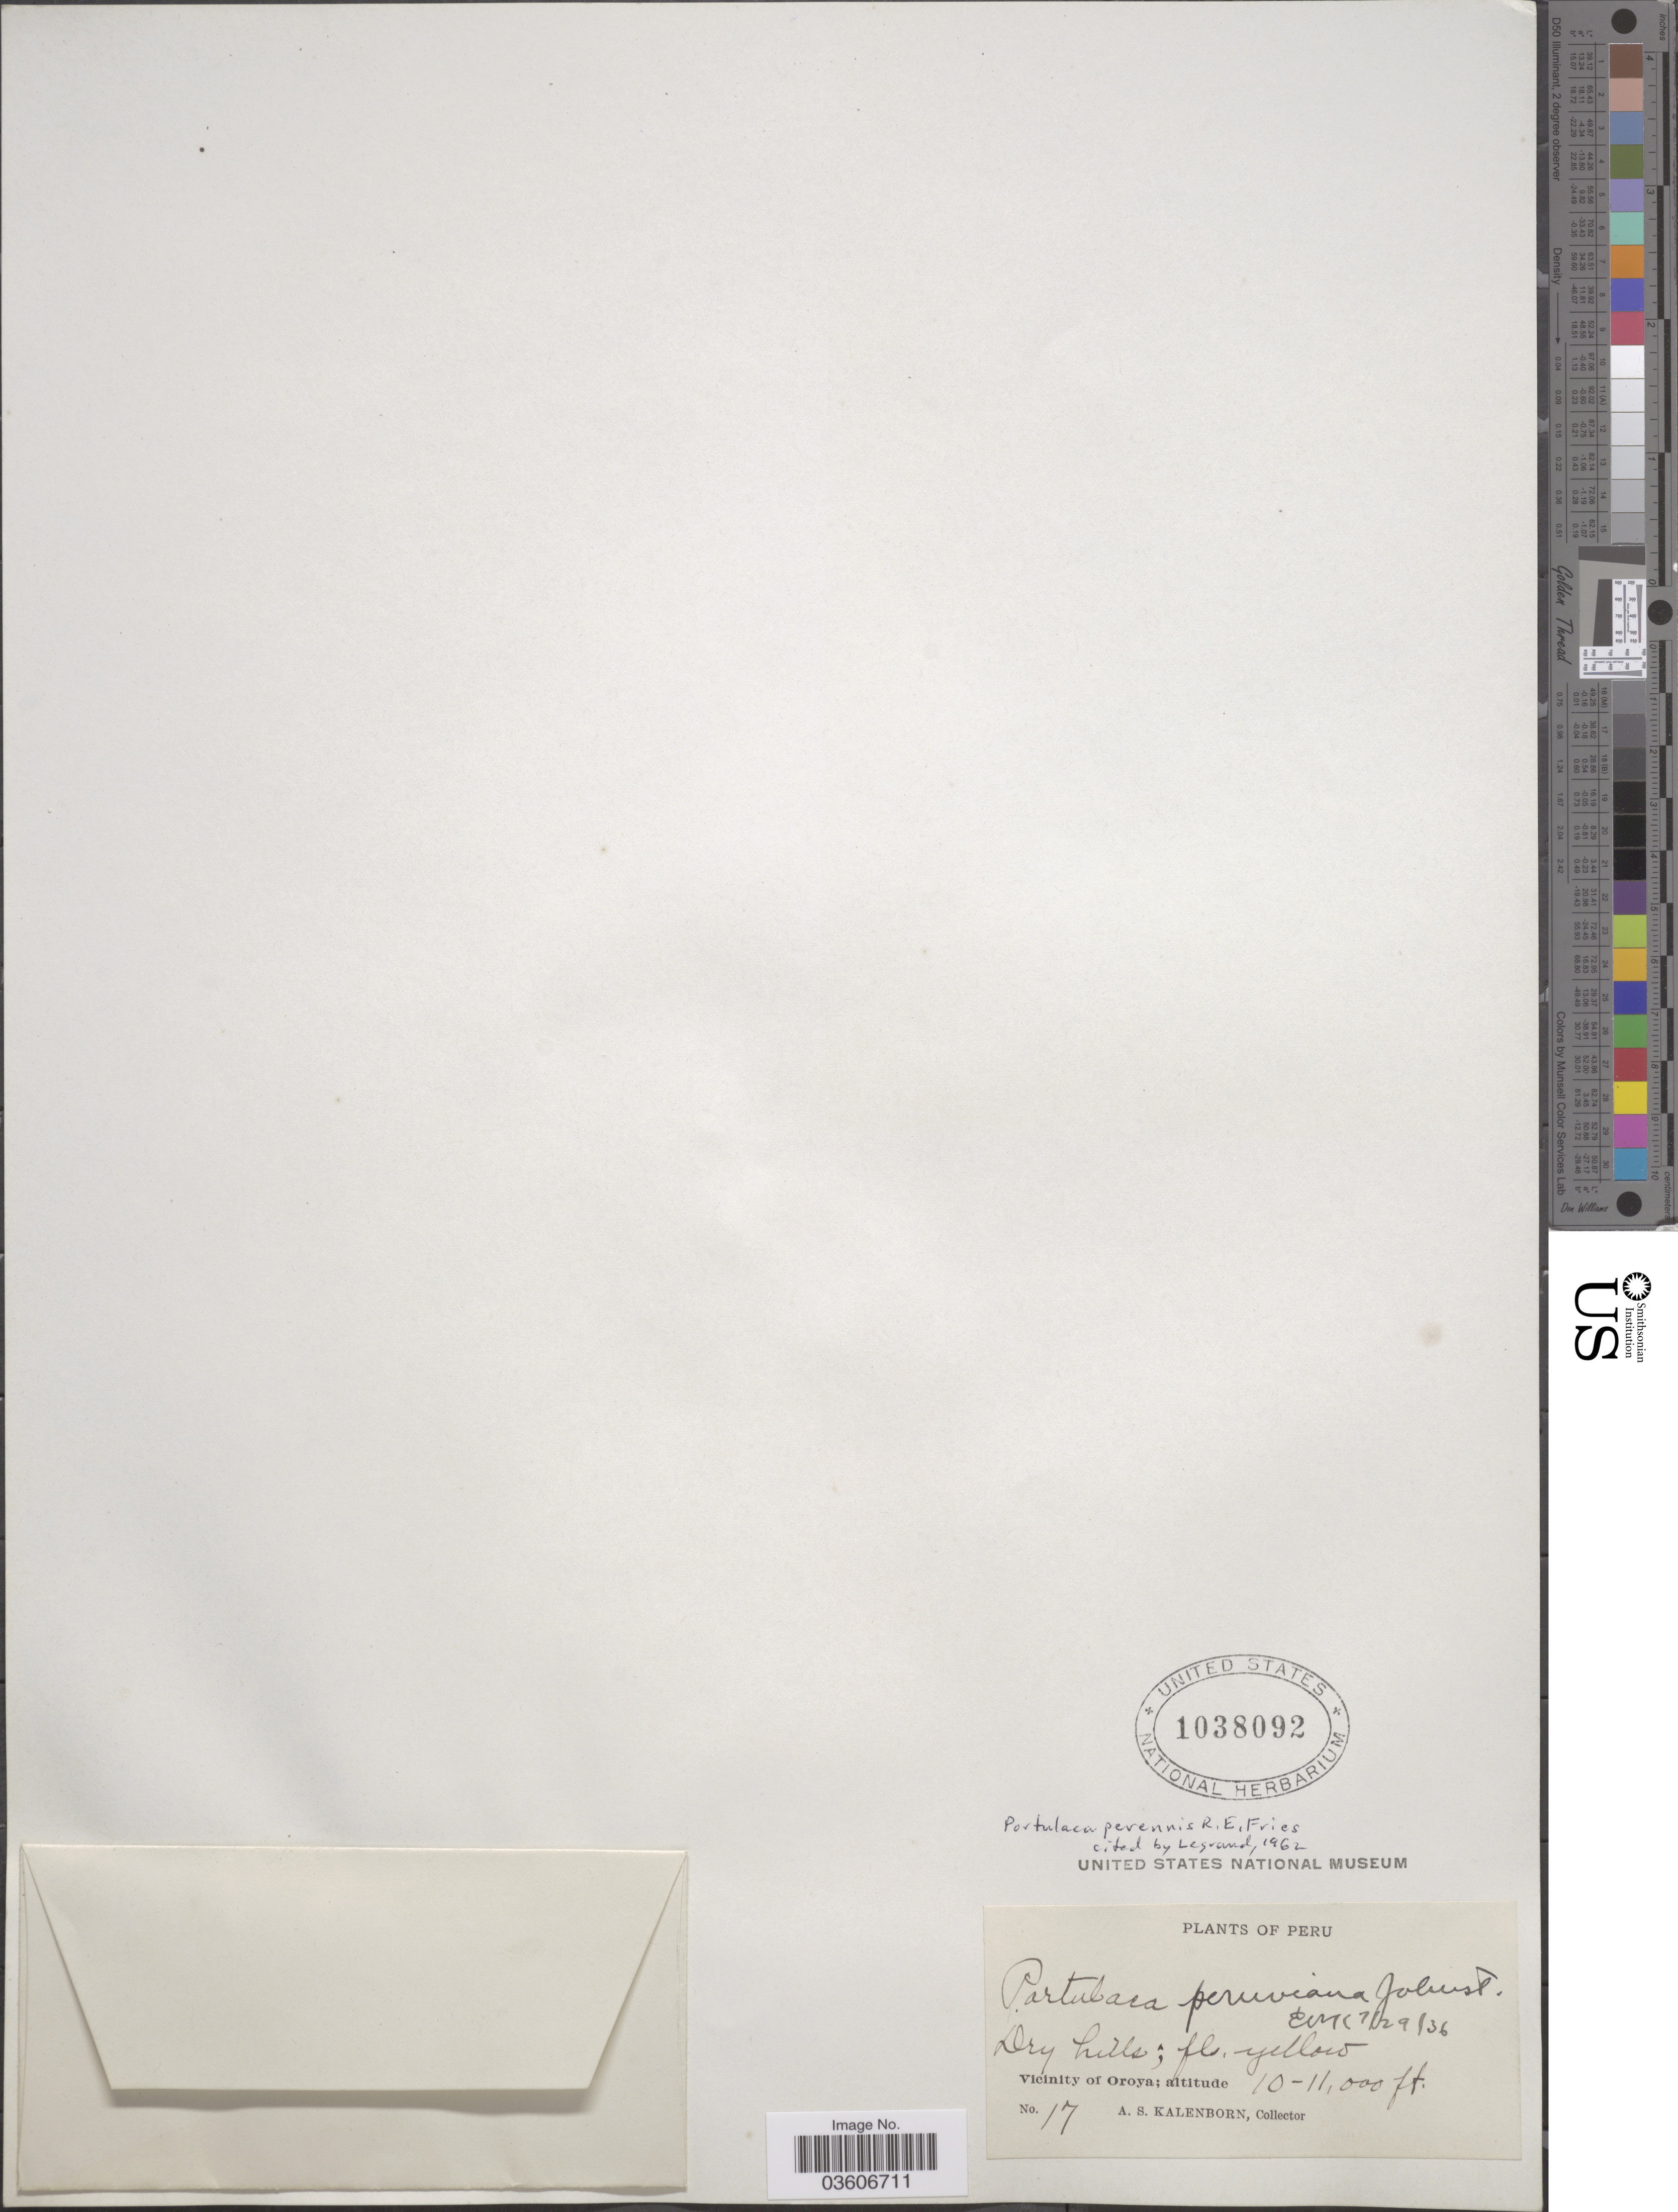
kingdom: Plantae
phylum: Tracheophyta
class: Magnoliopsida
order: Caryophyllales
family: Portulacaceae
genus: Portulaca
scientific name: Portulaca perennis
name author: R.E. Fr.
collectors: A. Kalenborn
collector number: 17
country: Peru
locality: Vicinity of Oroya.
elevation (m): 3048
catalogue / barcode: US 1038092